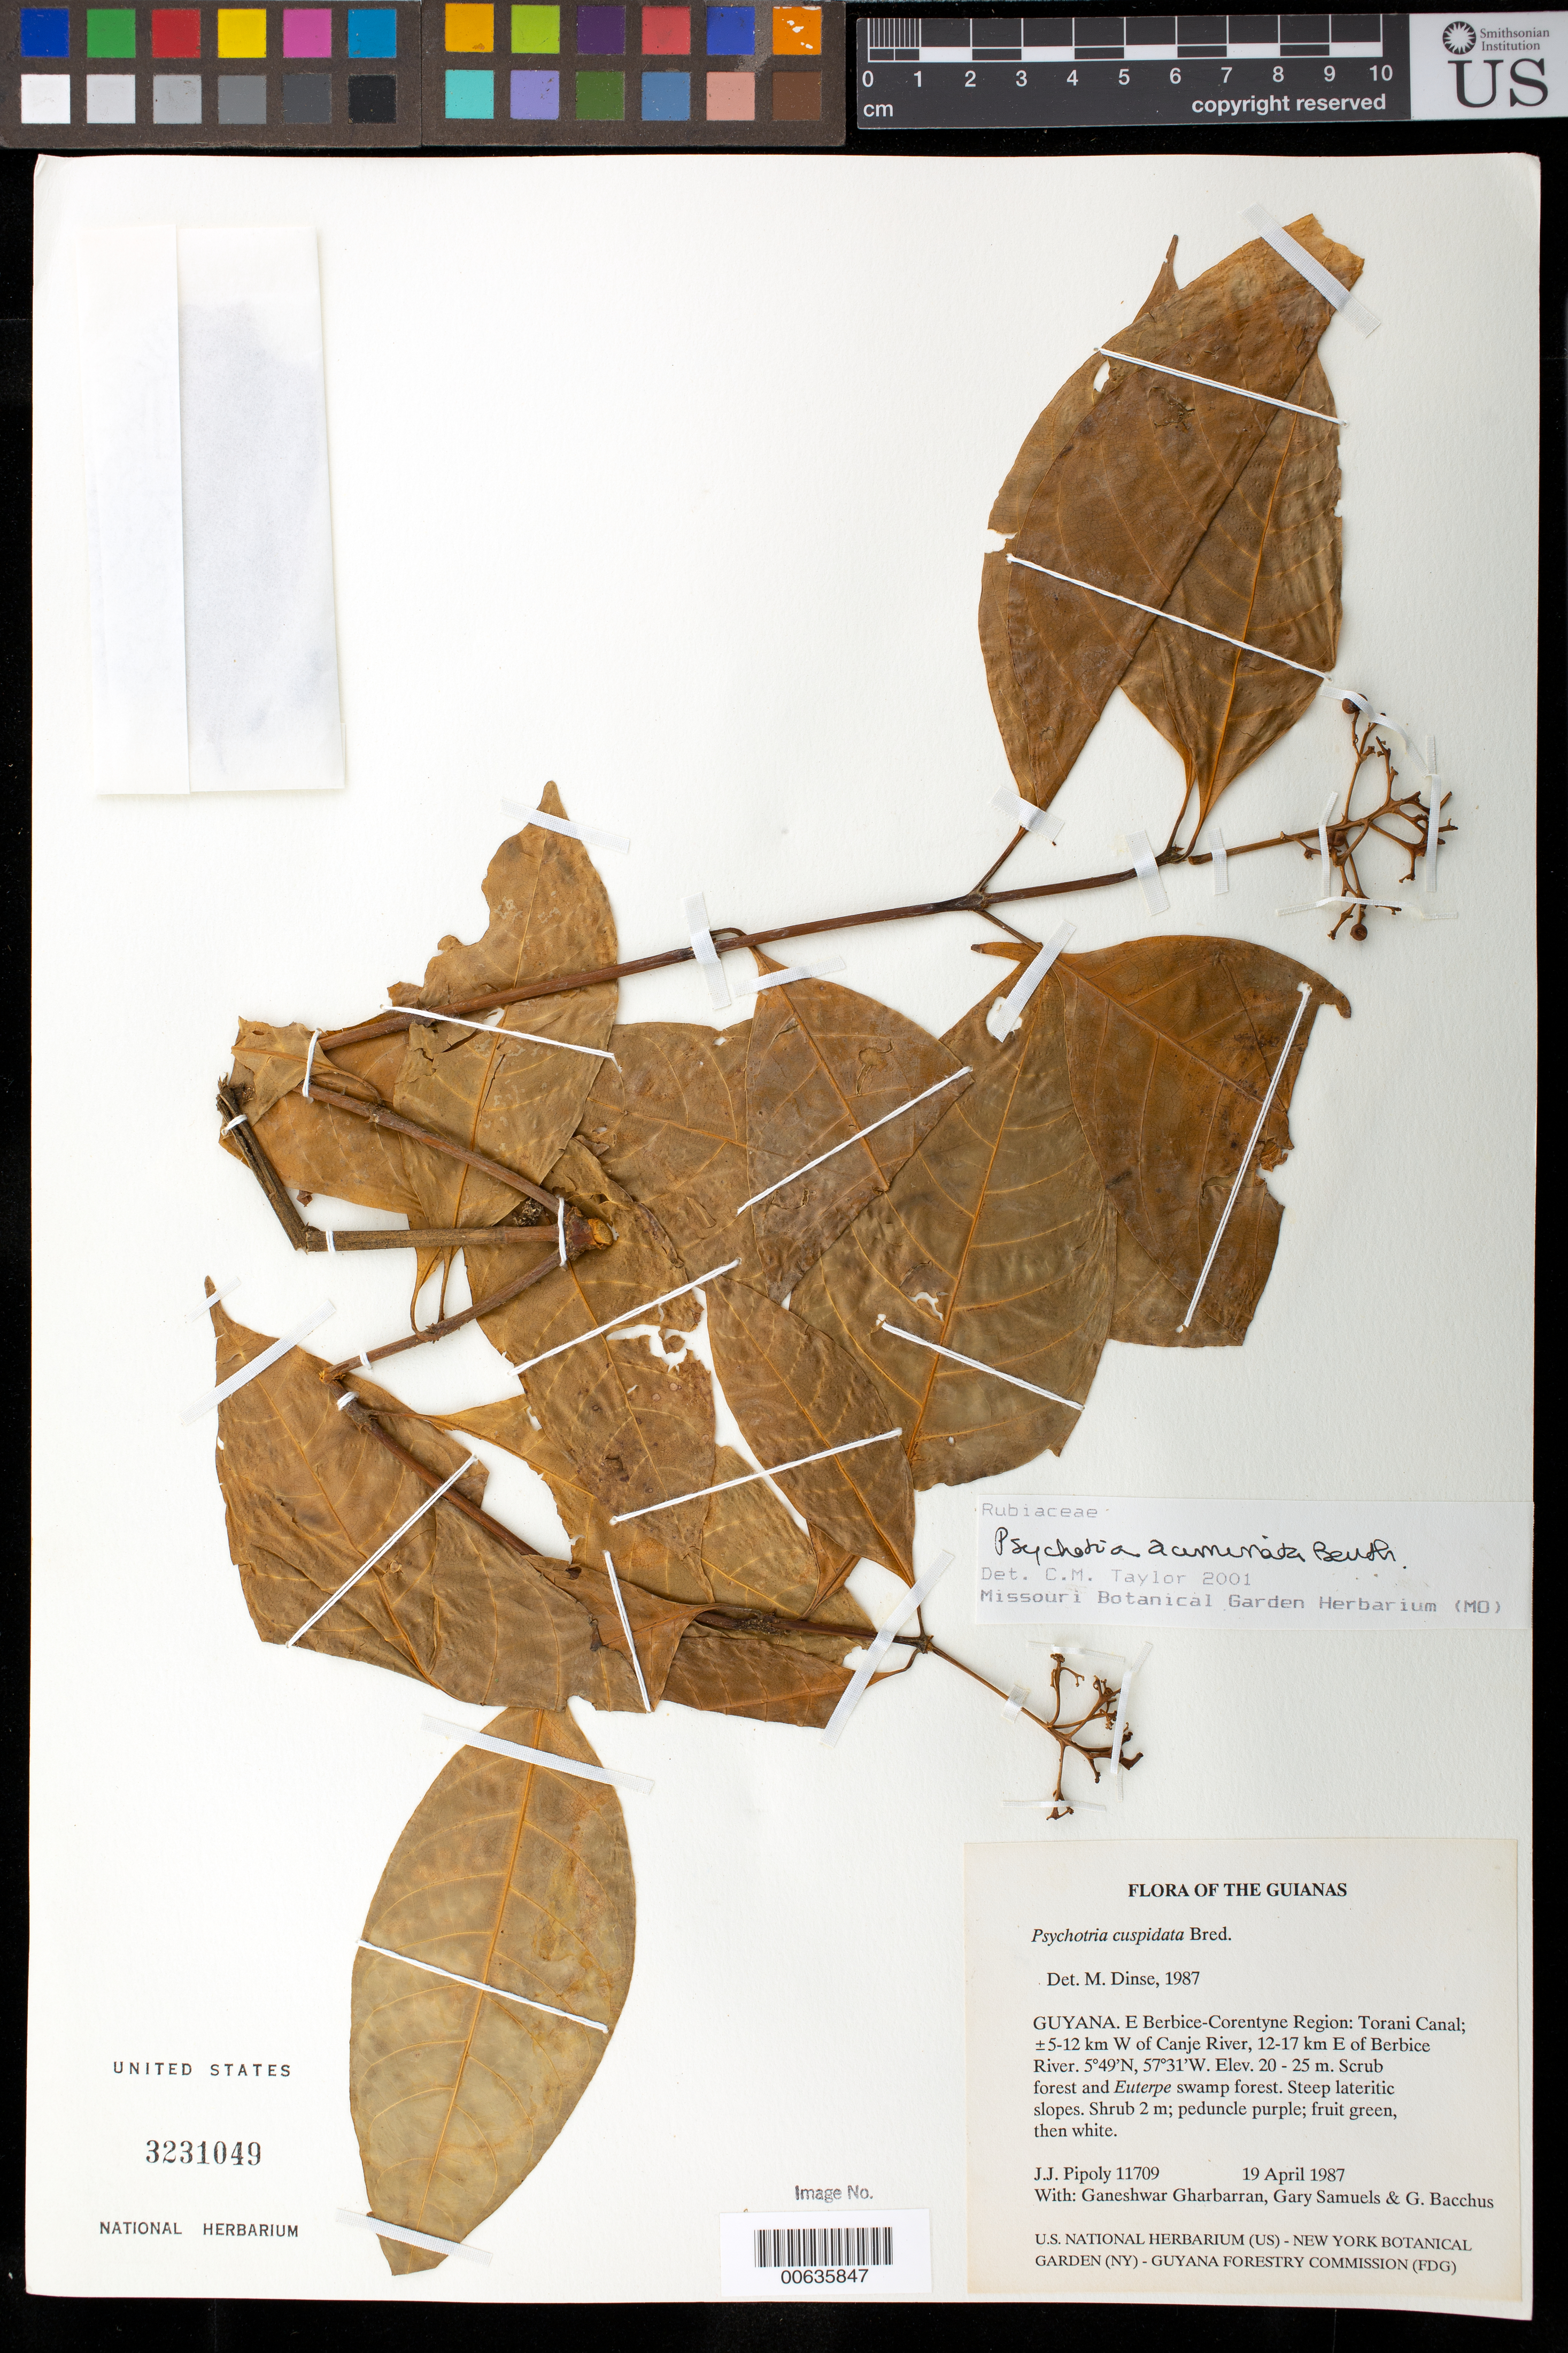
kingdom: Plantae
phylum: Tracheophyta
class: Magnoliopsida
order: Gentianales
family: Rubiaceae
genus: Palicourea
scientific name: Palicourea acuminata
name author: (Benth.) Borhidi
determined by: Kirkbride, J. H., Jr.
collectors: J. J. Pipoly, G. Gharbarran, G. Samuels & G. Bacchus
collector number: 11709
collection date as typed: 19 April 1987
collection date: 1987-04-19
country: Guyana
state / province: E. Berbice-Corentyne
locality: Torani Canal; ±5-12 km W of Canje River, 12-17 km E of Berbice River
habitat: Scrub forest and Euterpe Swamp forestSteep lateritic slopes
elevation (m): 20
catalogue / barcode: US 3231049